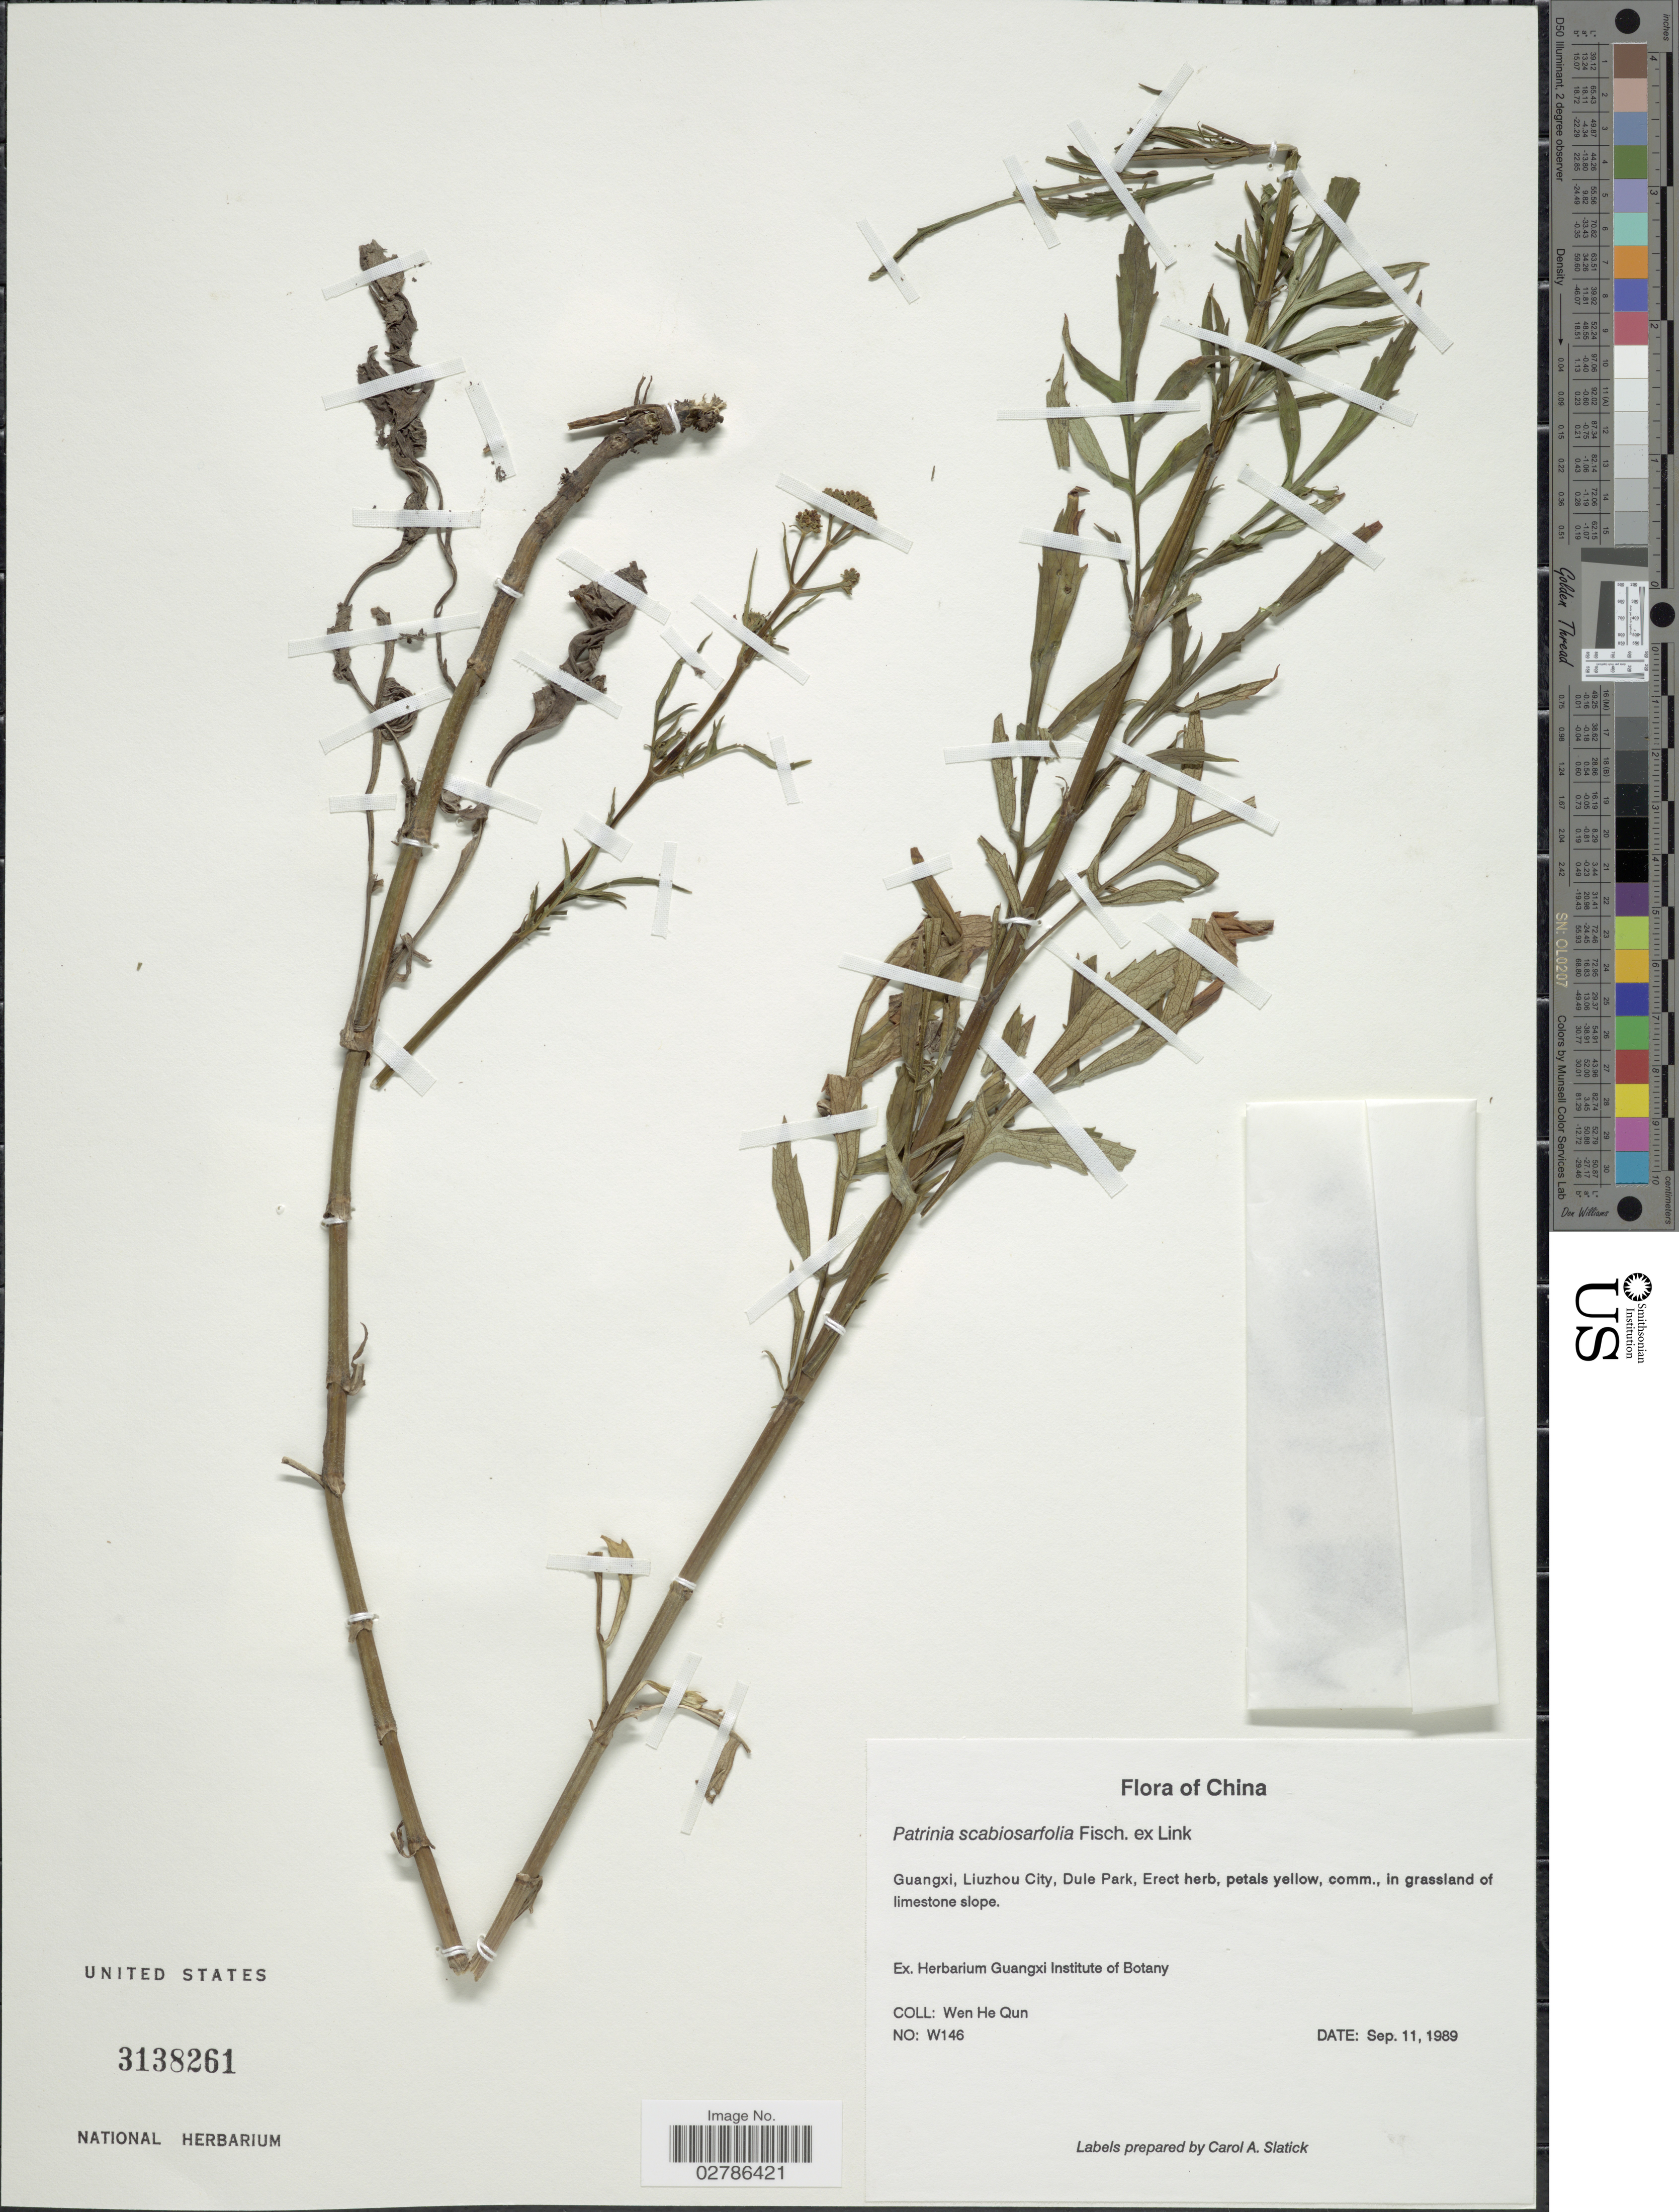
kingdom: Plantae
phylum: Tracheophyta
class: Magnoliopsida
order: Dipsacales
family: Caprifoliaceae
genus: Patrinia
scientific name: Patrinia scabiosifolia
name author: Link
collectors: H. Wen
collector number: W146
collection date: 1989-09-11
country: China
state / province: Guangxi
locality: Liuzhou City, Dule Park.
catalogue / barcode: US 3138261